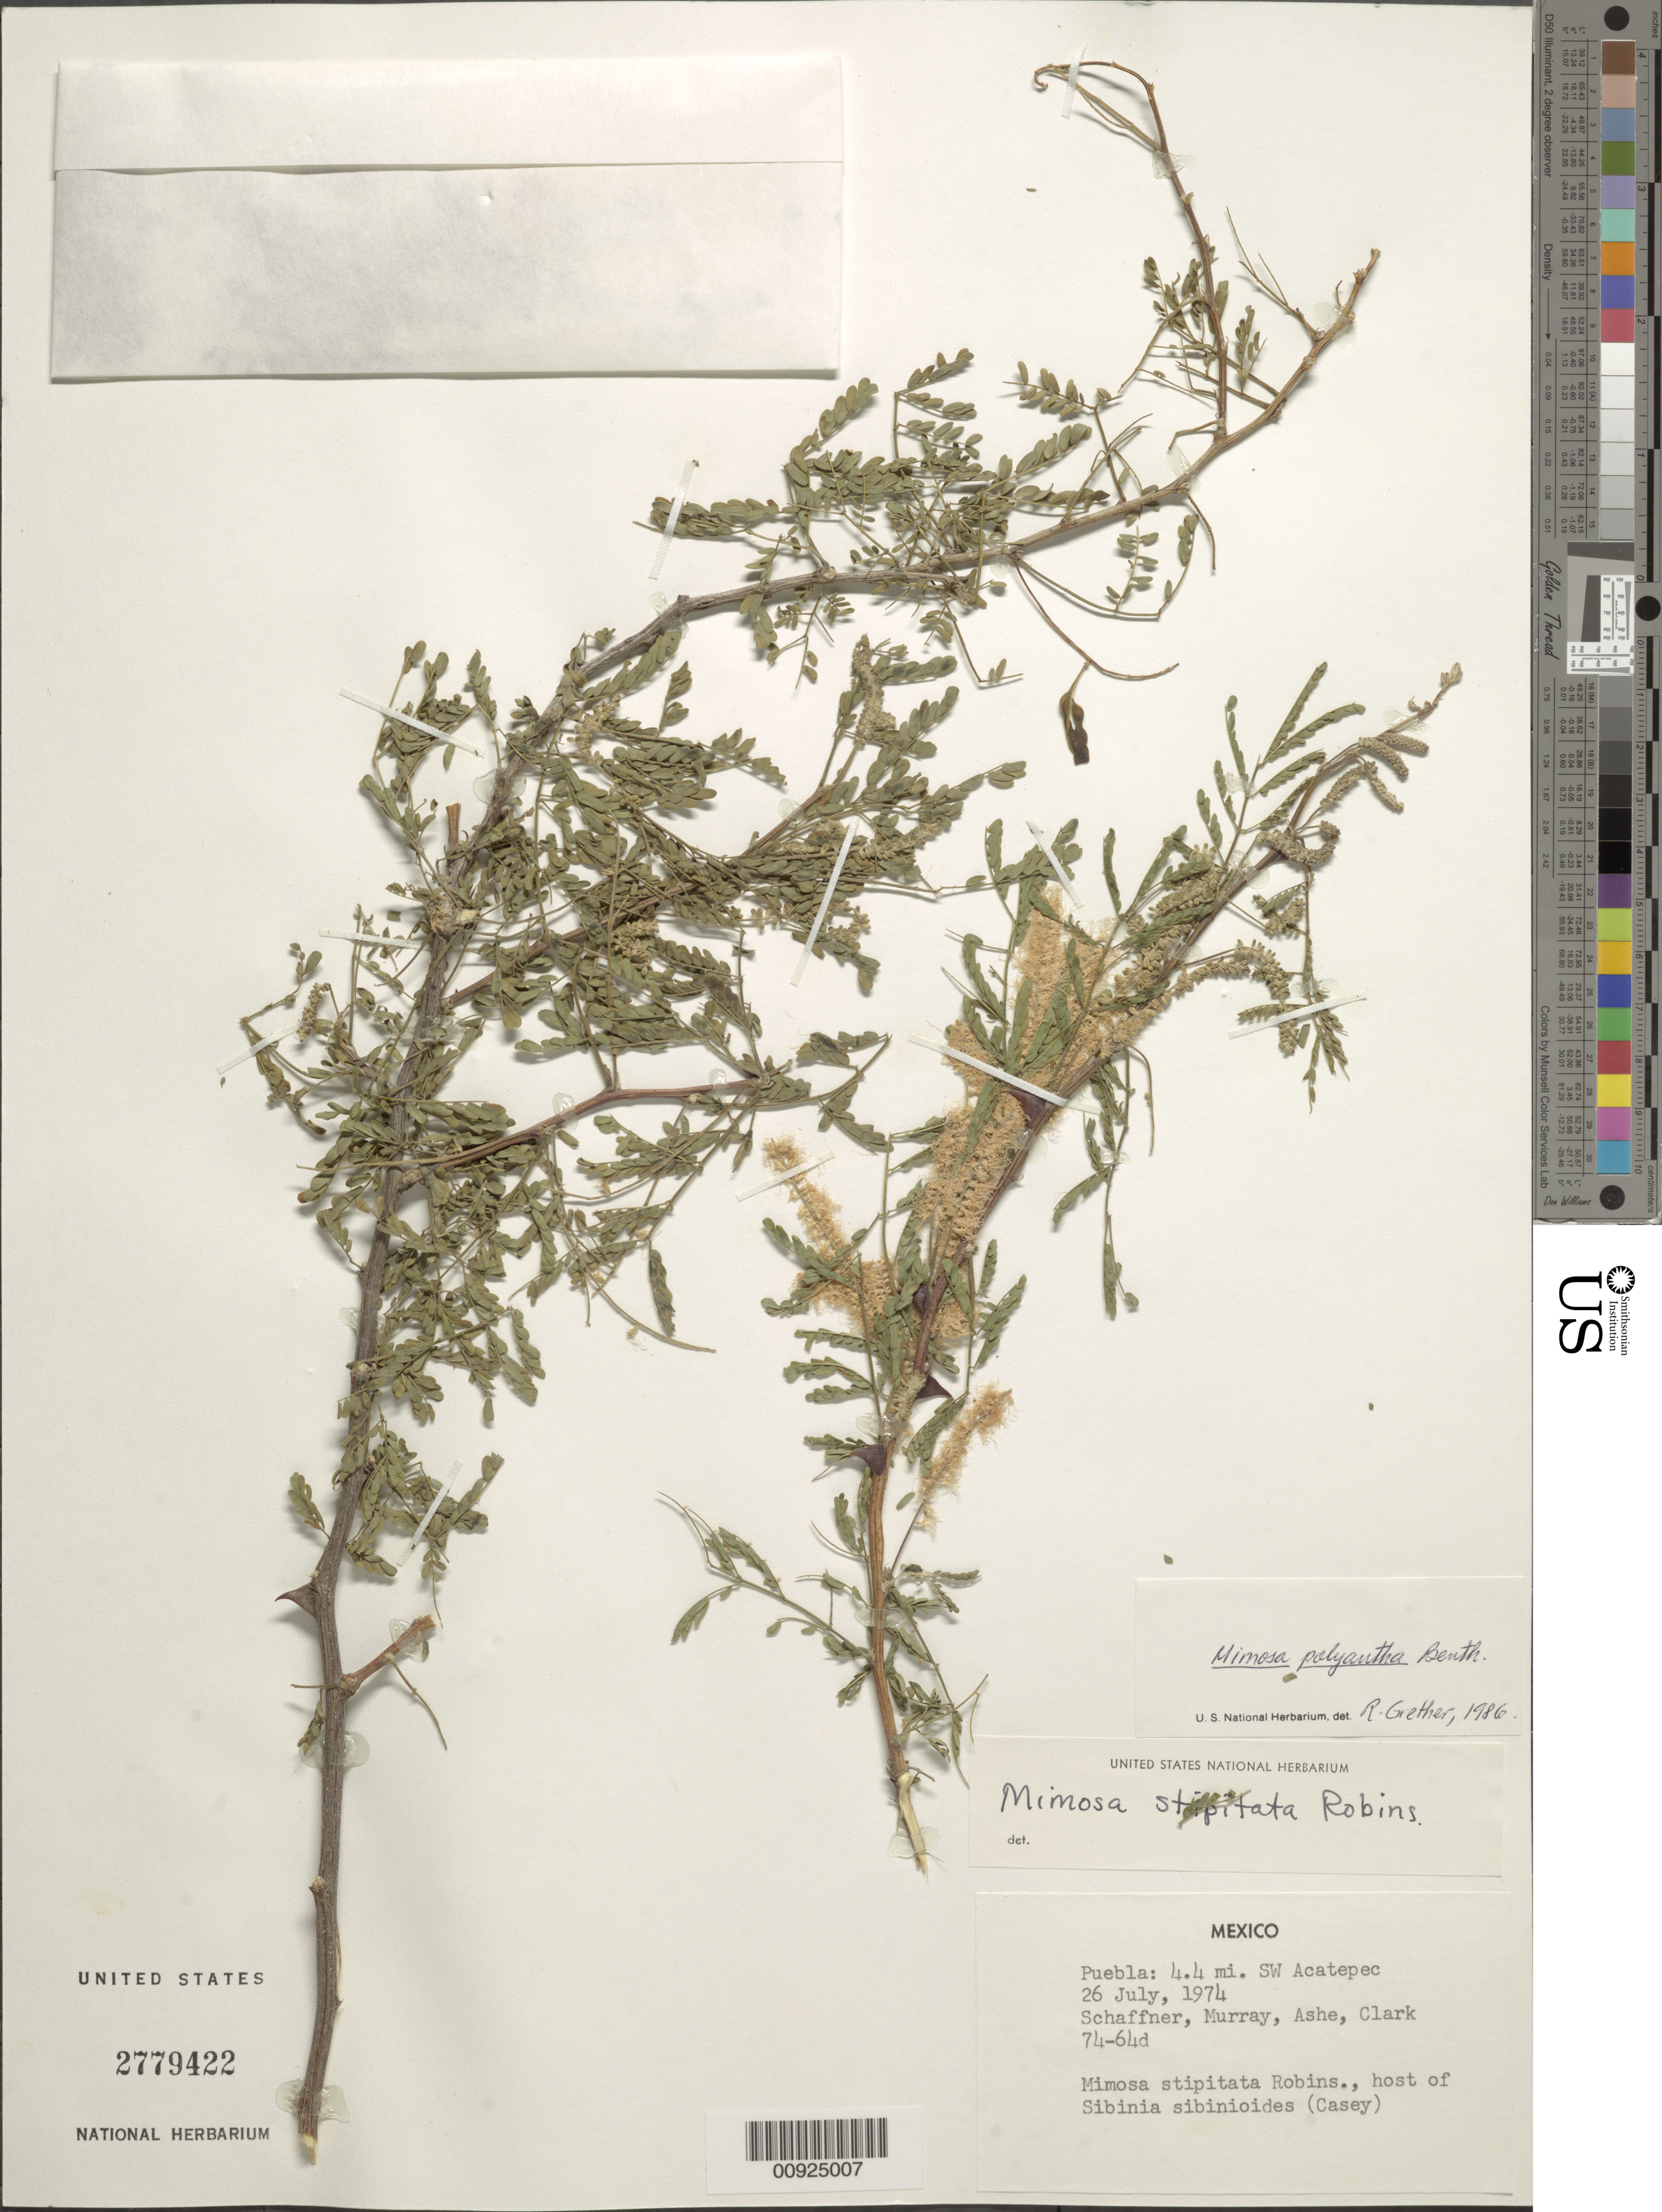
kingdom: Plantae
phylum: Tracheophyta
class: Magnoliopsida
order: Fabales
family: Fabaceae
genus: Mimosa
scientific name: Mimosa polyantha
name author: Benth.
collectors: -. Schaffner, Murray, --, -- Ashe & -- Clark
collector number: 74-64 d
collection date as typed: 26 Jul 1974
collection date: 1974-07-26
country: Mexico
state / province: Puebla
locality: Puebla: 4.4 mi. SW Acatepec.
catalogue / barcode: US 2779422